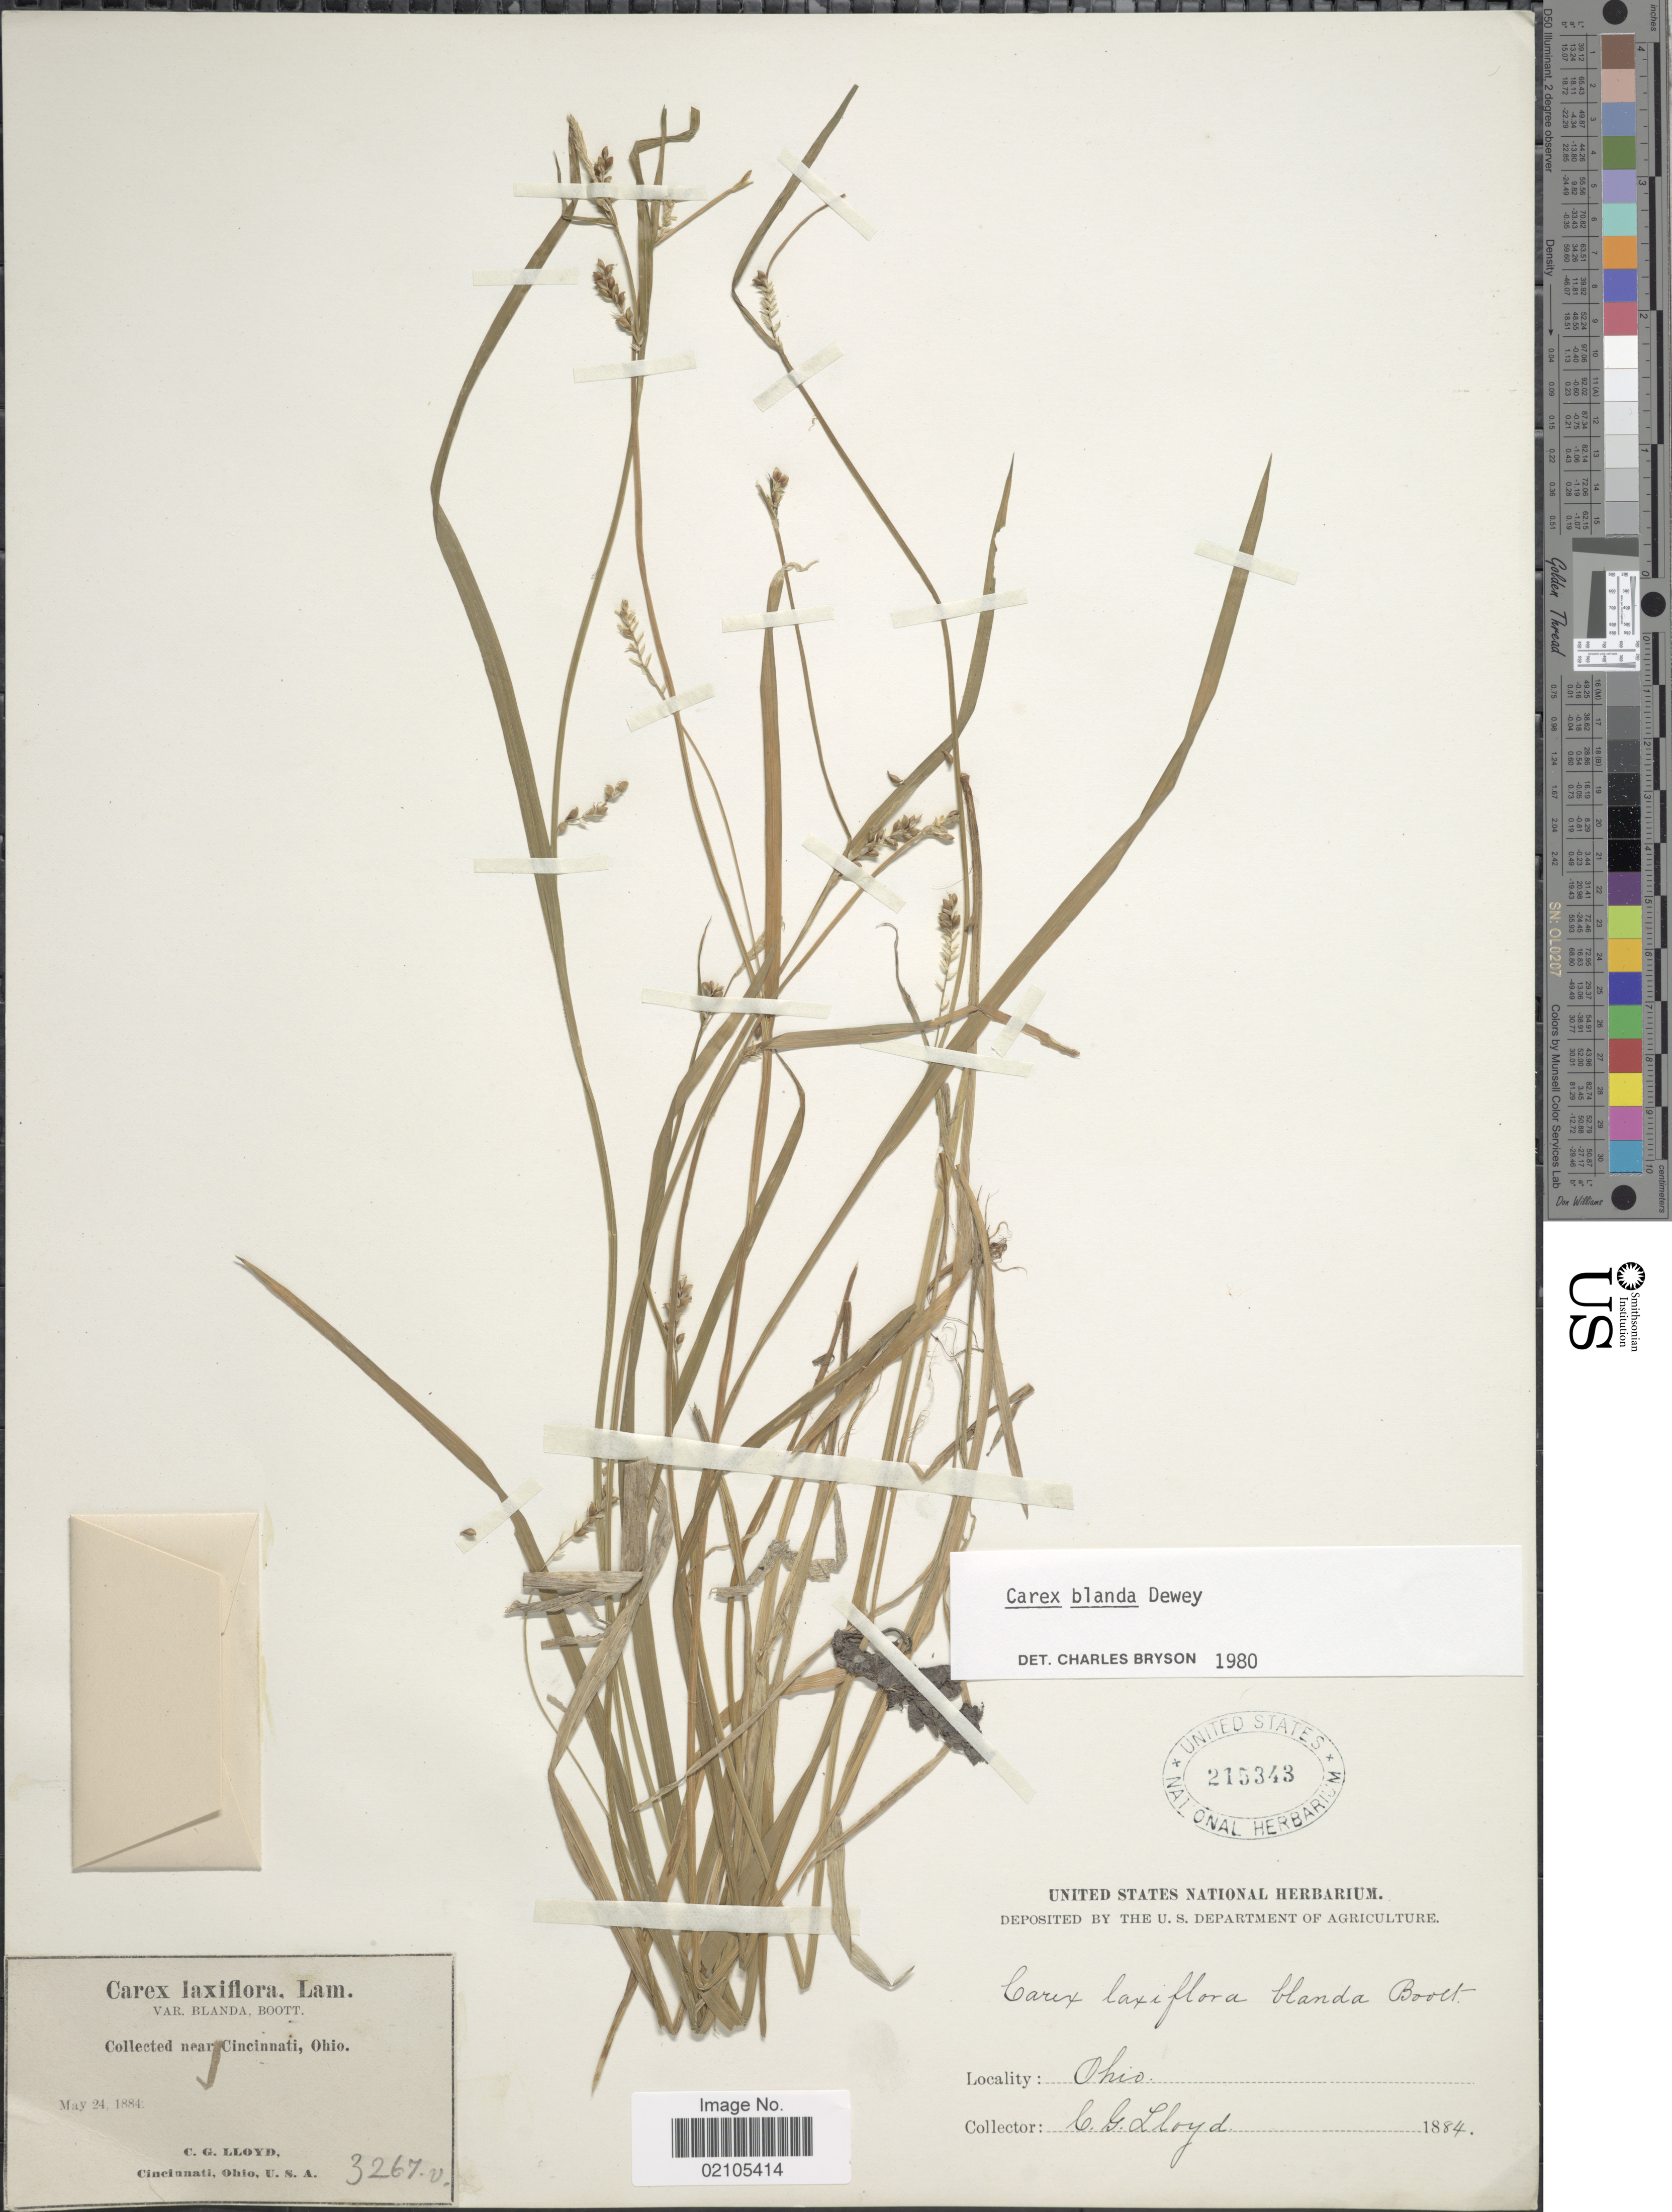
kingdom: Plantae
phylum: Tracheophyta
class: Liliopsida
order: Poales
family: Cyperaceae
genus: Carex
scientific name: Carex blanda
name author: Dewey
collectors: C. G. Lloyd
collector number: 3267.v.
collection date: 1884-05-24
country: United States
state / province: Ohio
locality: Near Cincinnati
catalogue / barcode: US 215343